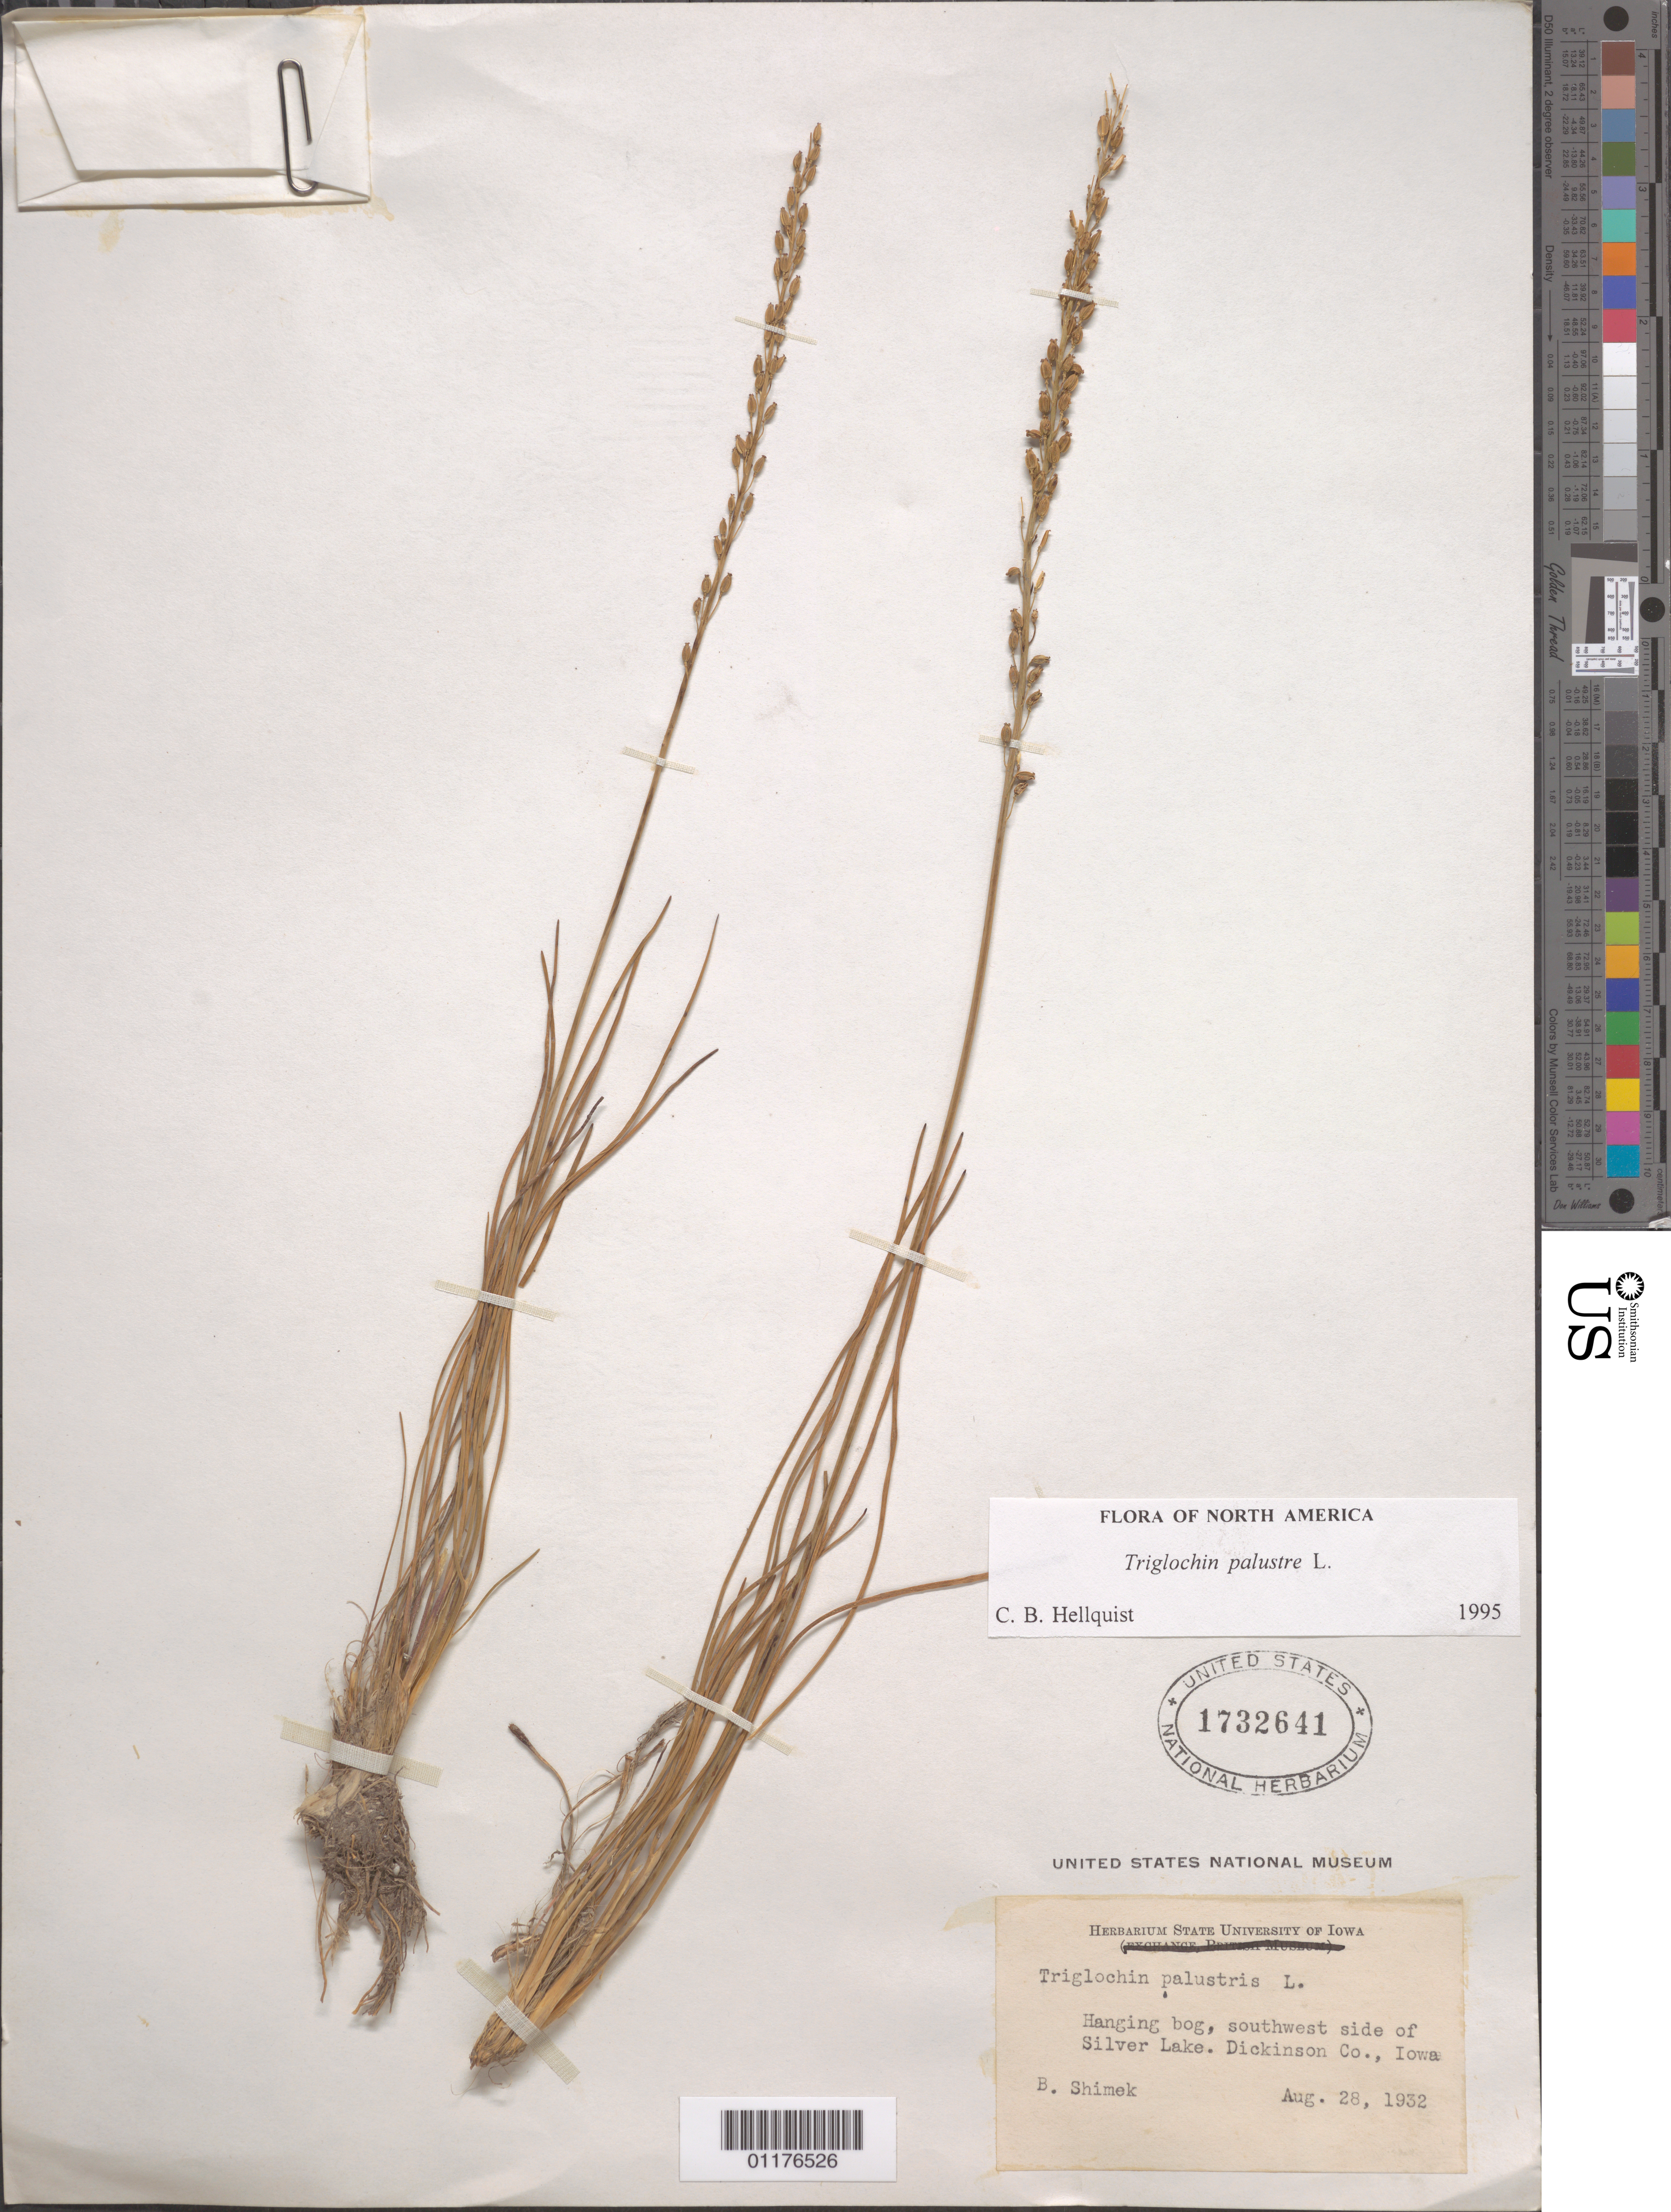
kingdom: Plantae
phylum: Tracheophyta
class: Liliopsida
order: Alismatales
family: Juncaginaceae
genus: Triglochin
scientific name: Triglochin palustris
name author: L.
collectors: B. Shimek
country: United States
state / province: Iowa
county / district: Dickinson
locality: SW side of Silver Lake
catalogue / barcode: US 1732641